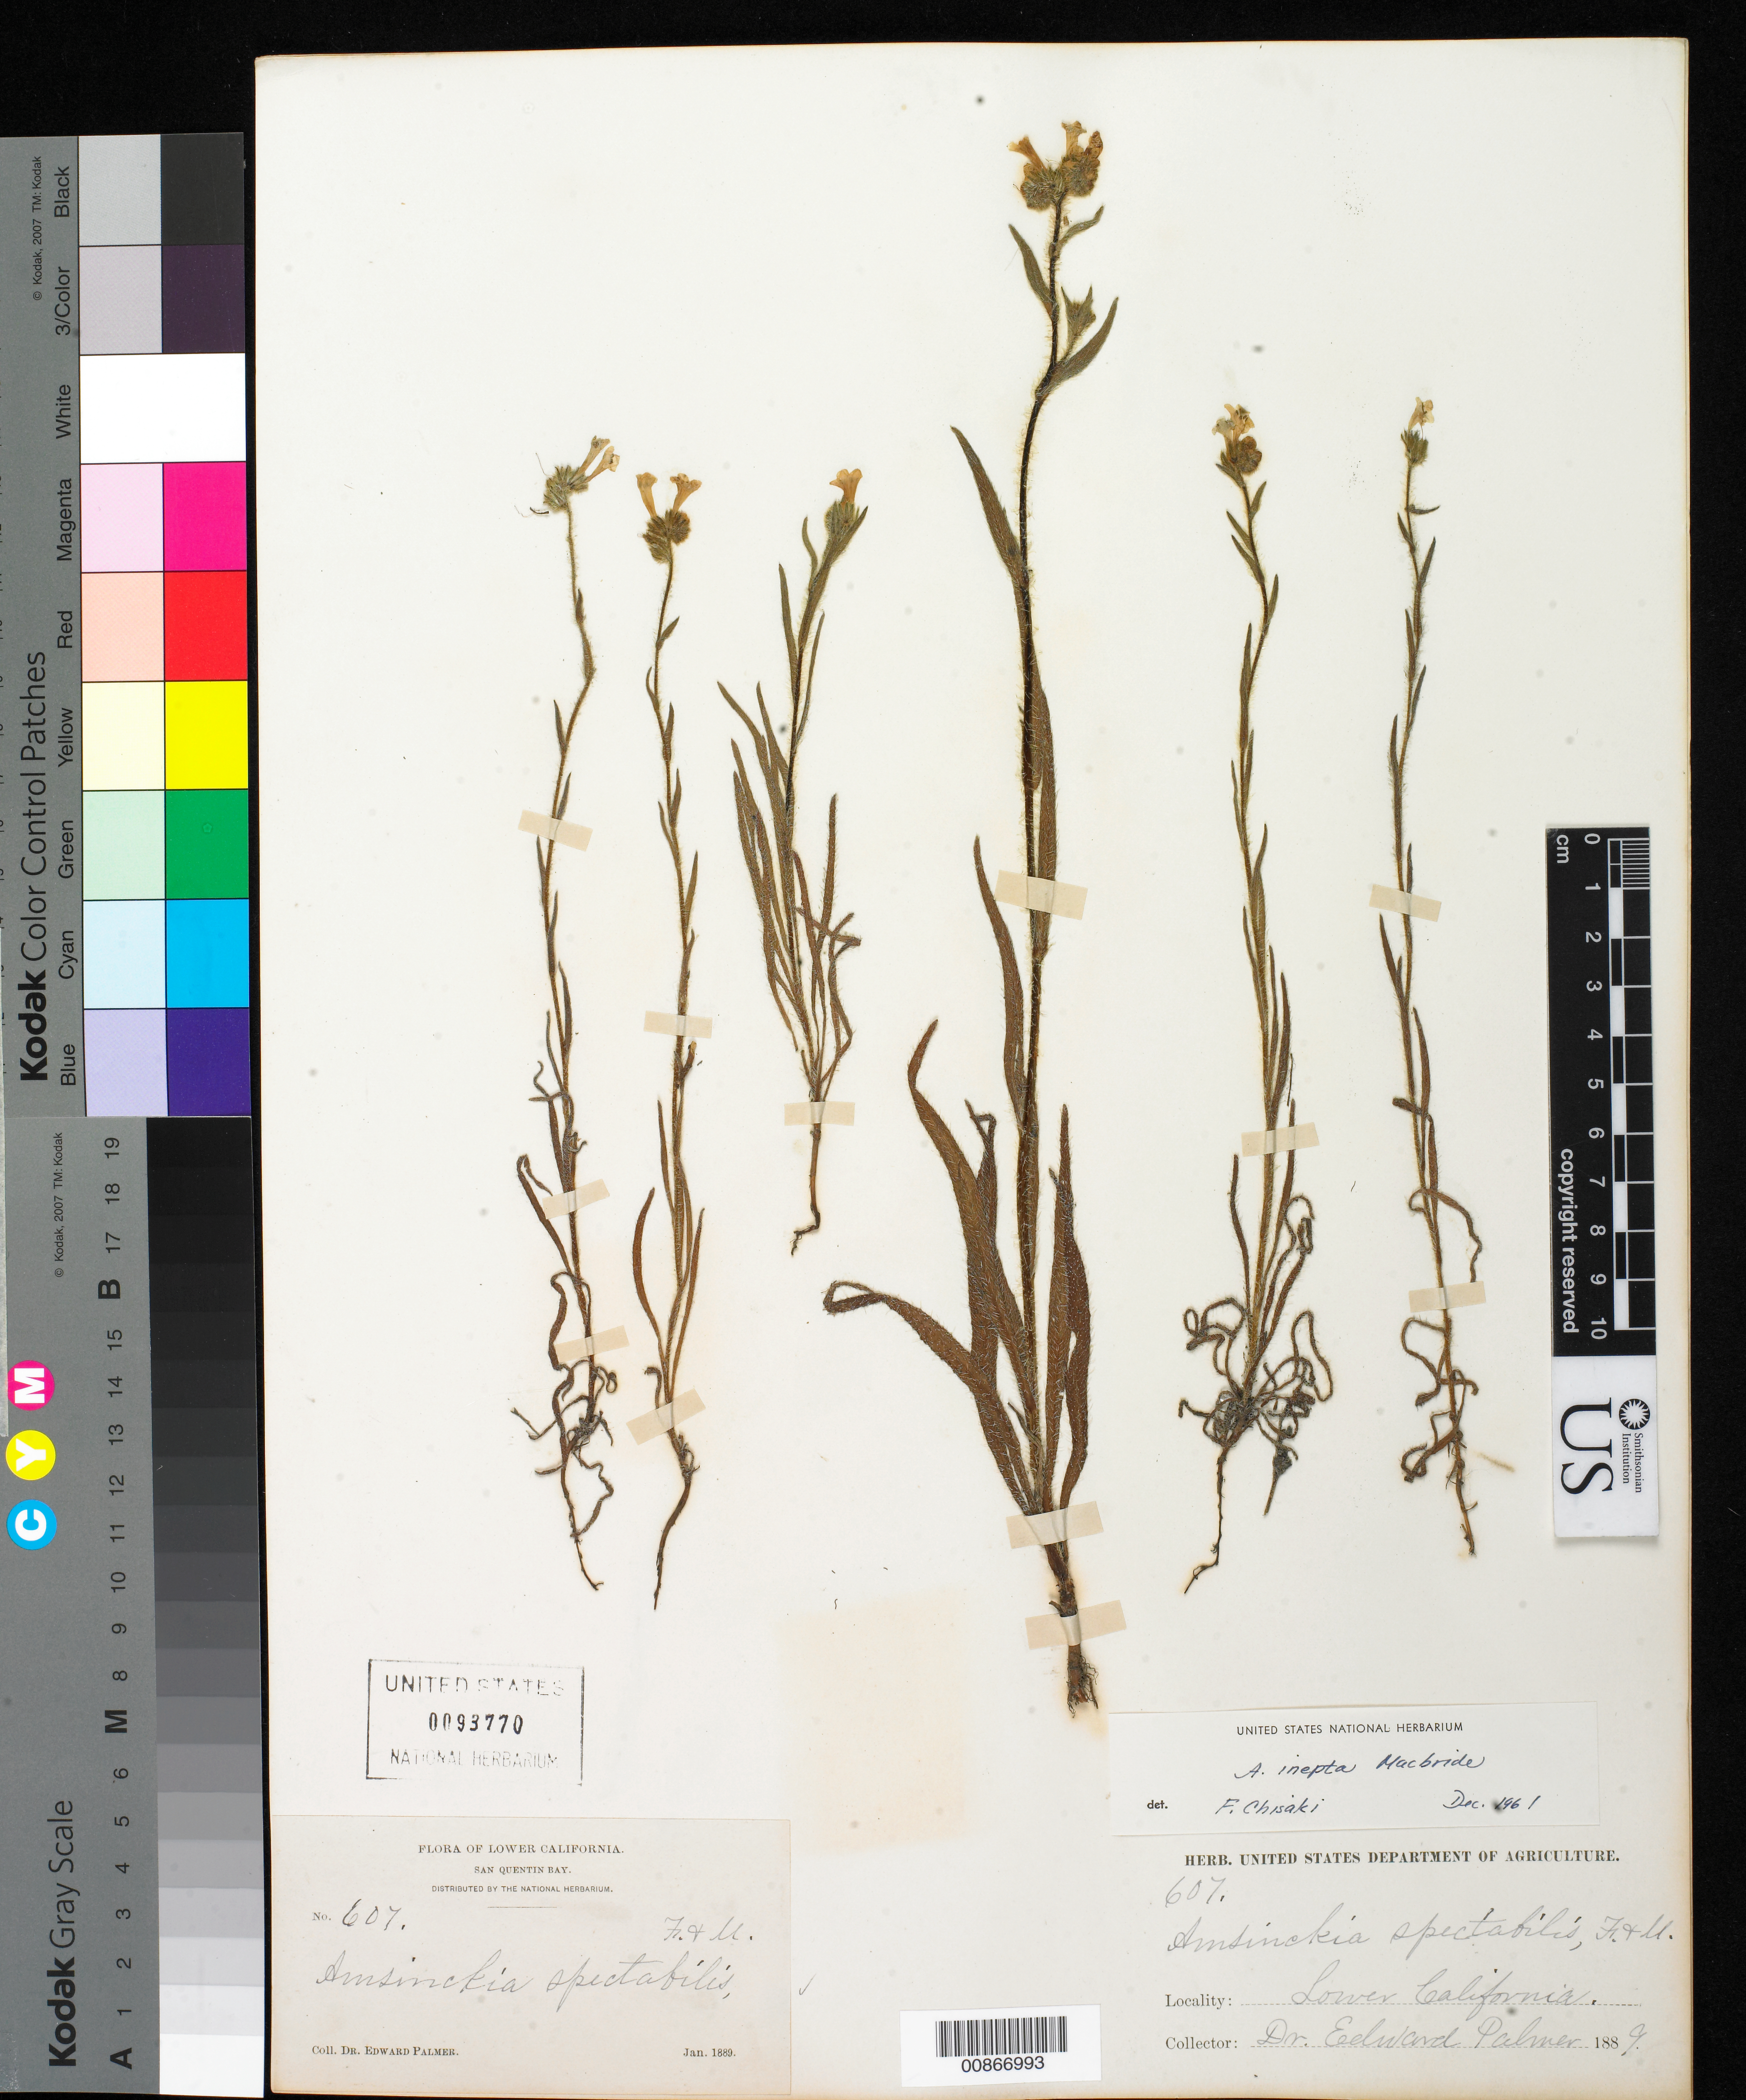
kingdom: Plantae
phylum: Tracheophyta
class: Magnoliopsida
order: Boraginales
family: Boraginaceae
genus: Amsinckia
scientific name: Amsinckia spectabilis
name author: Fisch. & C.A. Mey.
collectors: E. Palmer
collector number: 607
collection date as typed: Jan 1889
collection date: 1889-01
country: Mexico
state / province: Baja California Norte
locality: San Quentin, Baja California.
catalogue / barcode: US 93770